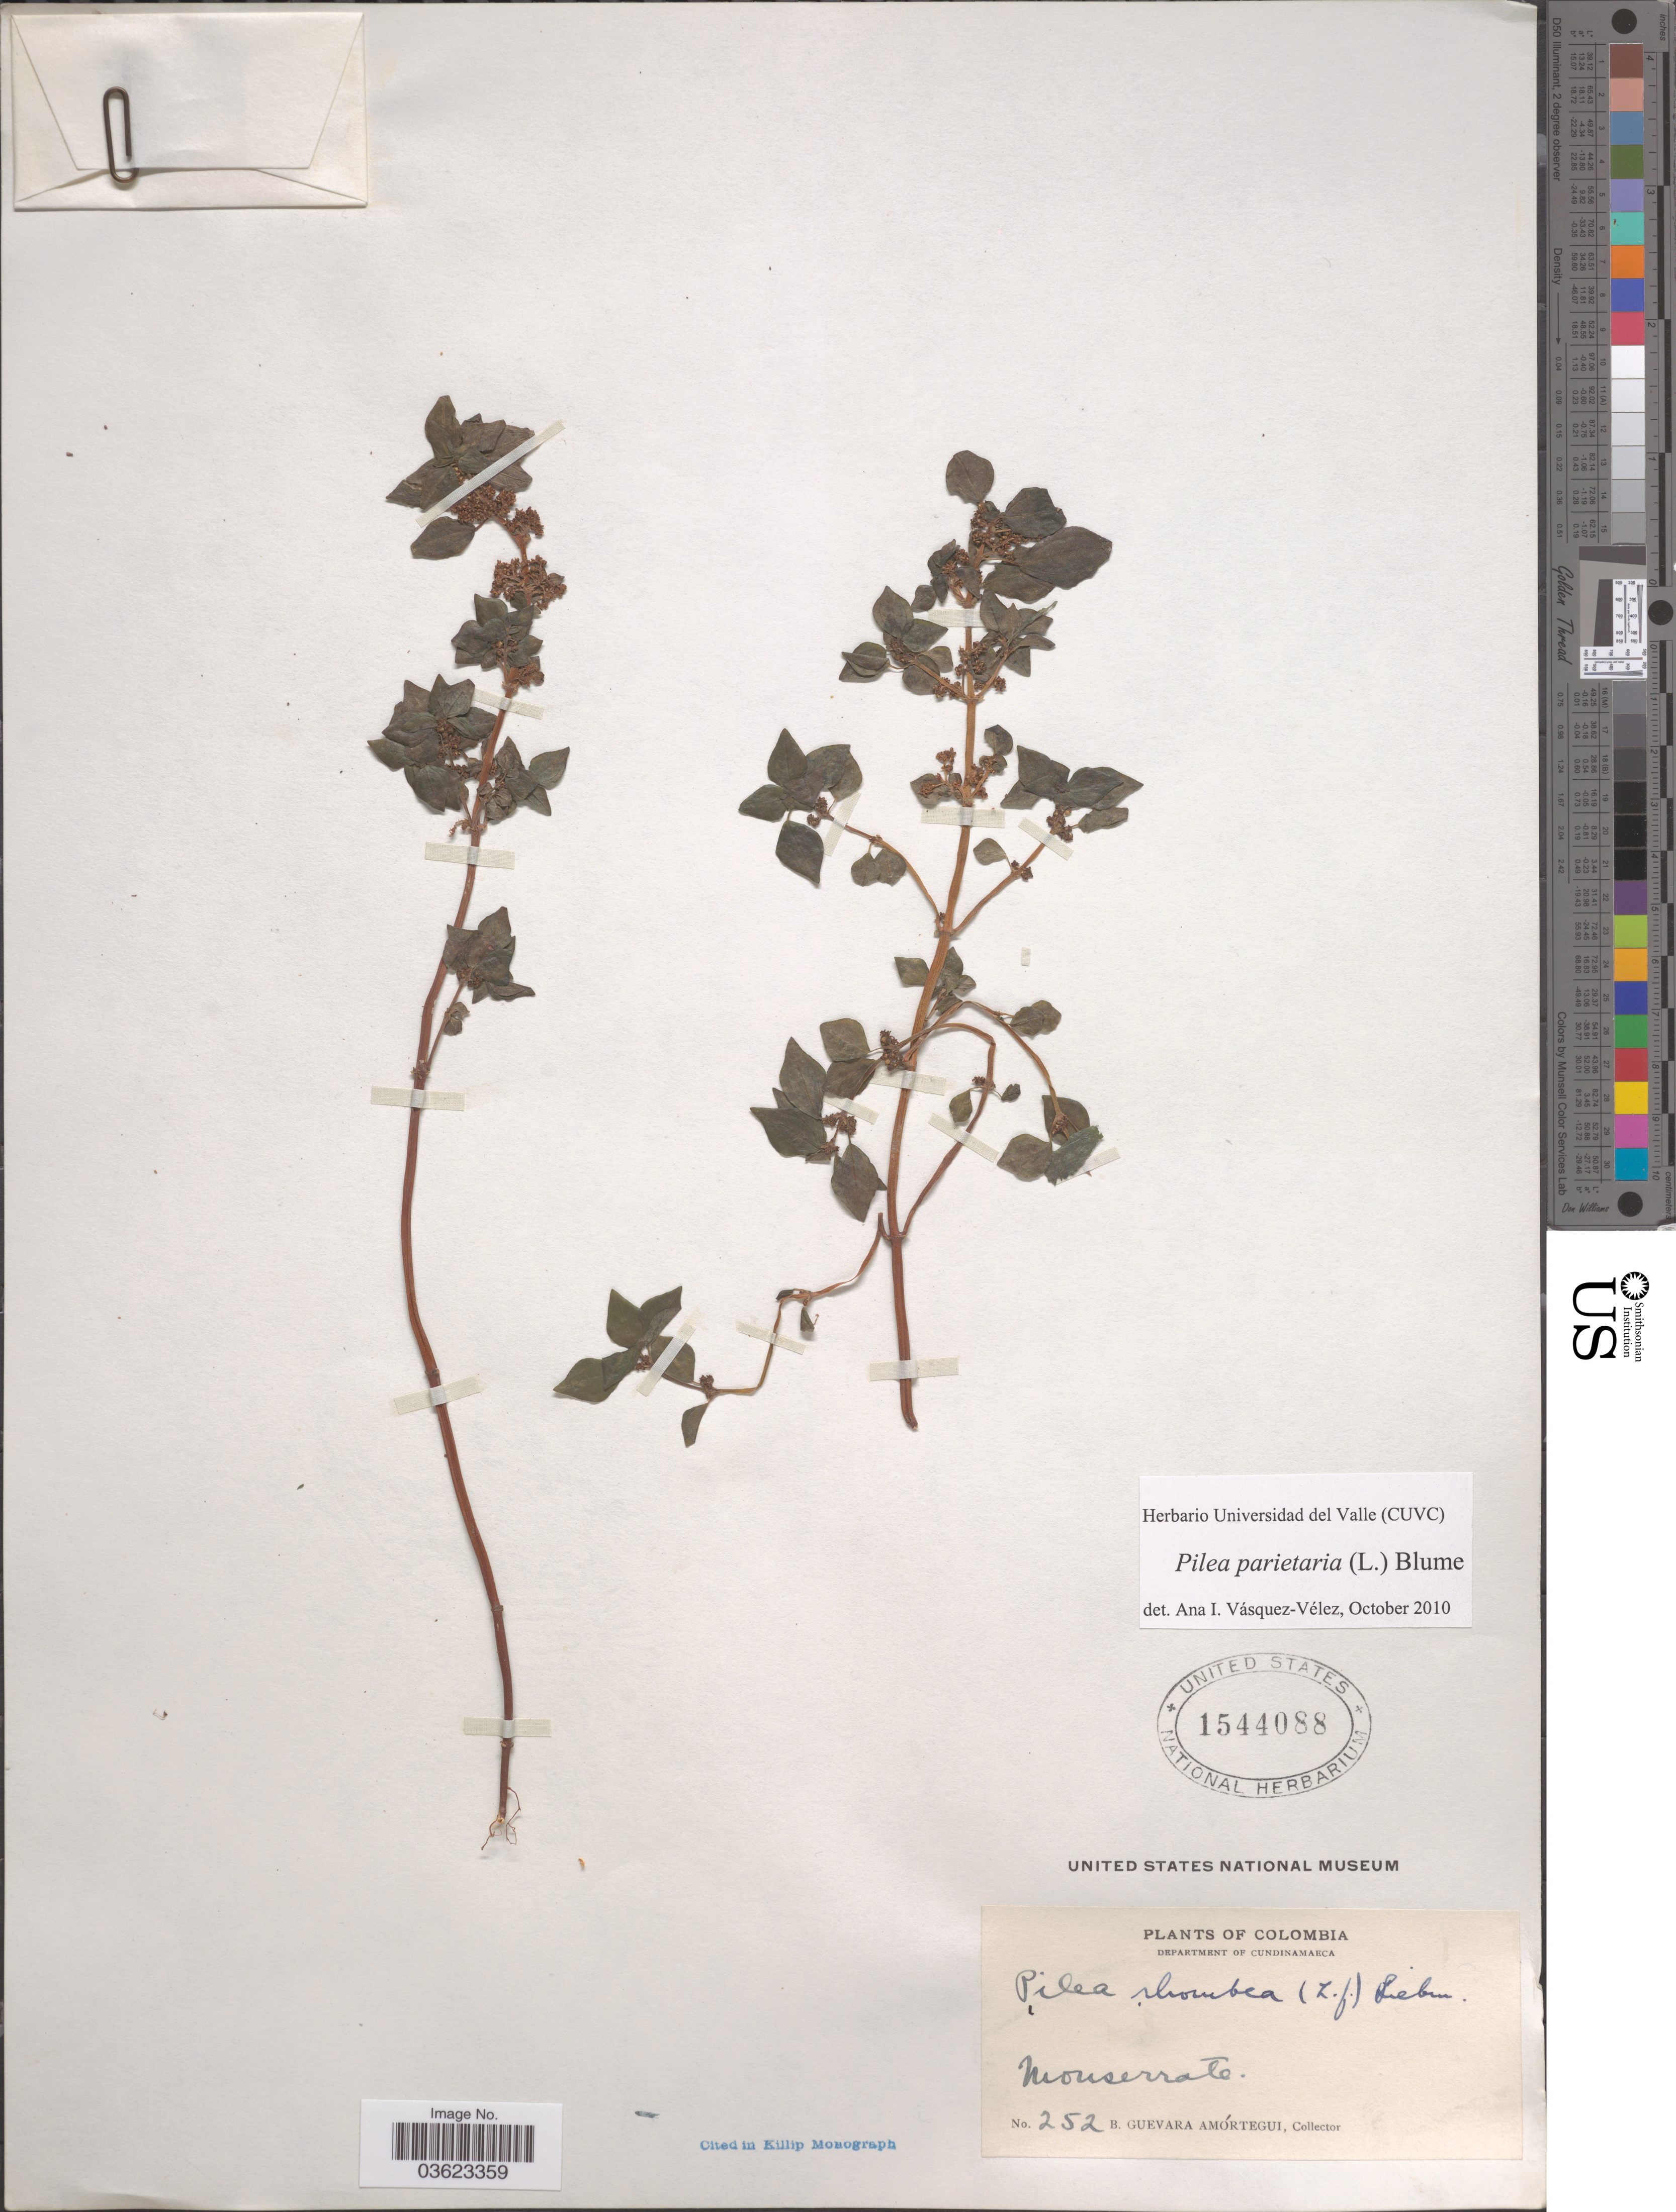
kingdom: Plantae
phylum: Tracheophyta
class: Magnoliopsida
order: Rosales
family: Urticaceae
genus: Pilea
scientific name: Pilea parietaria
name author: (L.) Blume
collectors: B. Guevara Amortegui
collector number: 252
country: Colombia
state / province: Cundinamarca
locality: Department of Cundinamarca. Monserrate.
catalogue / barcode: US 1544088